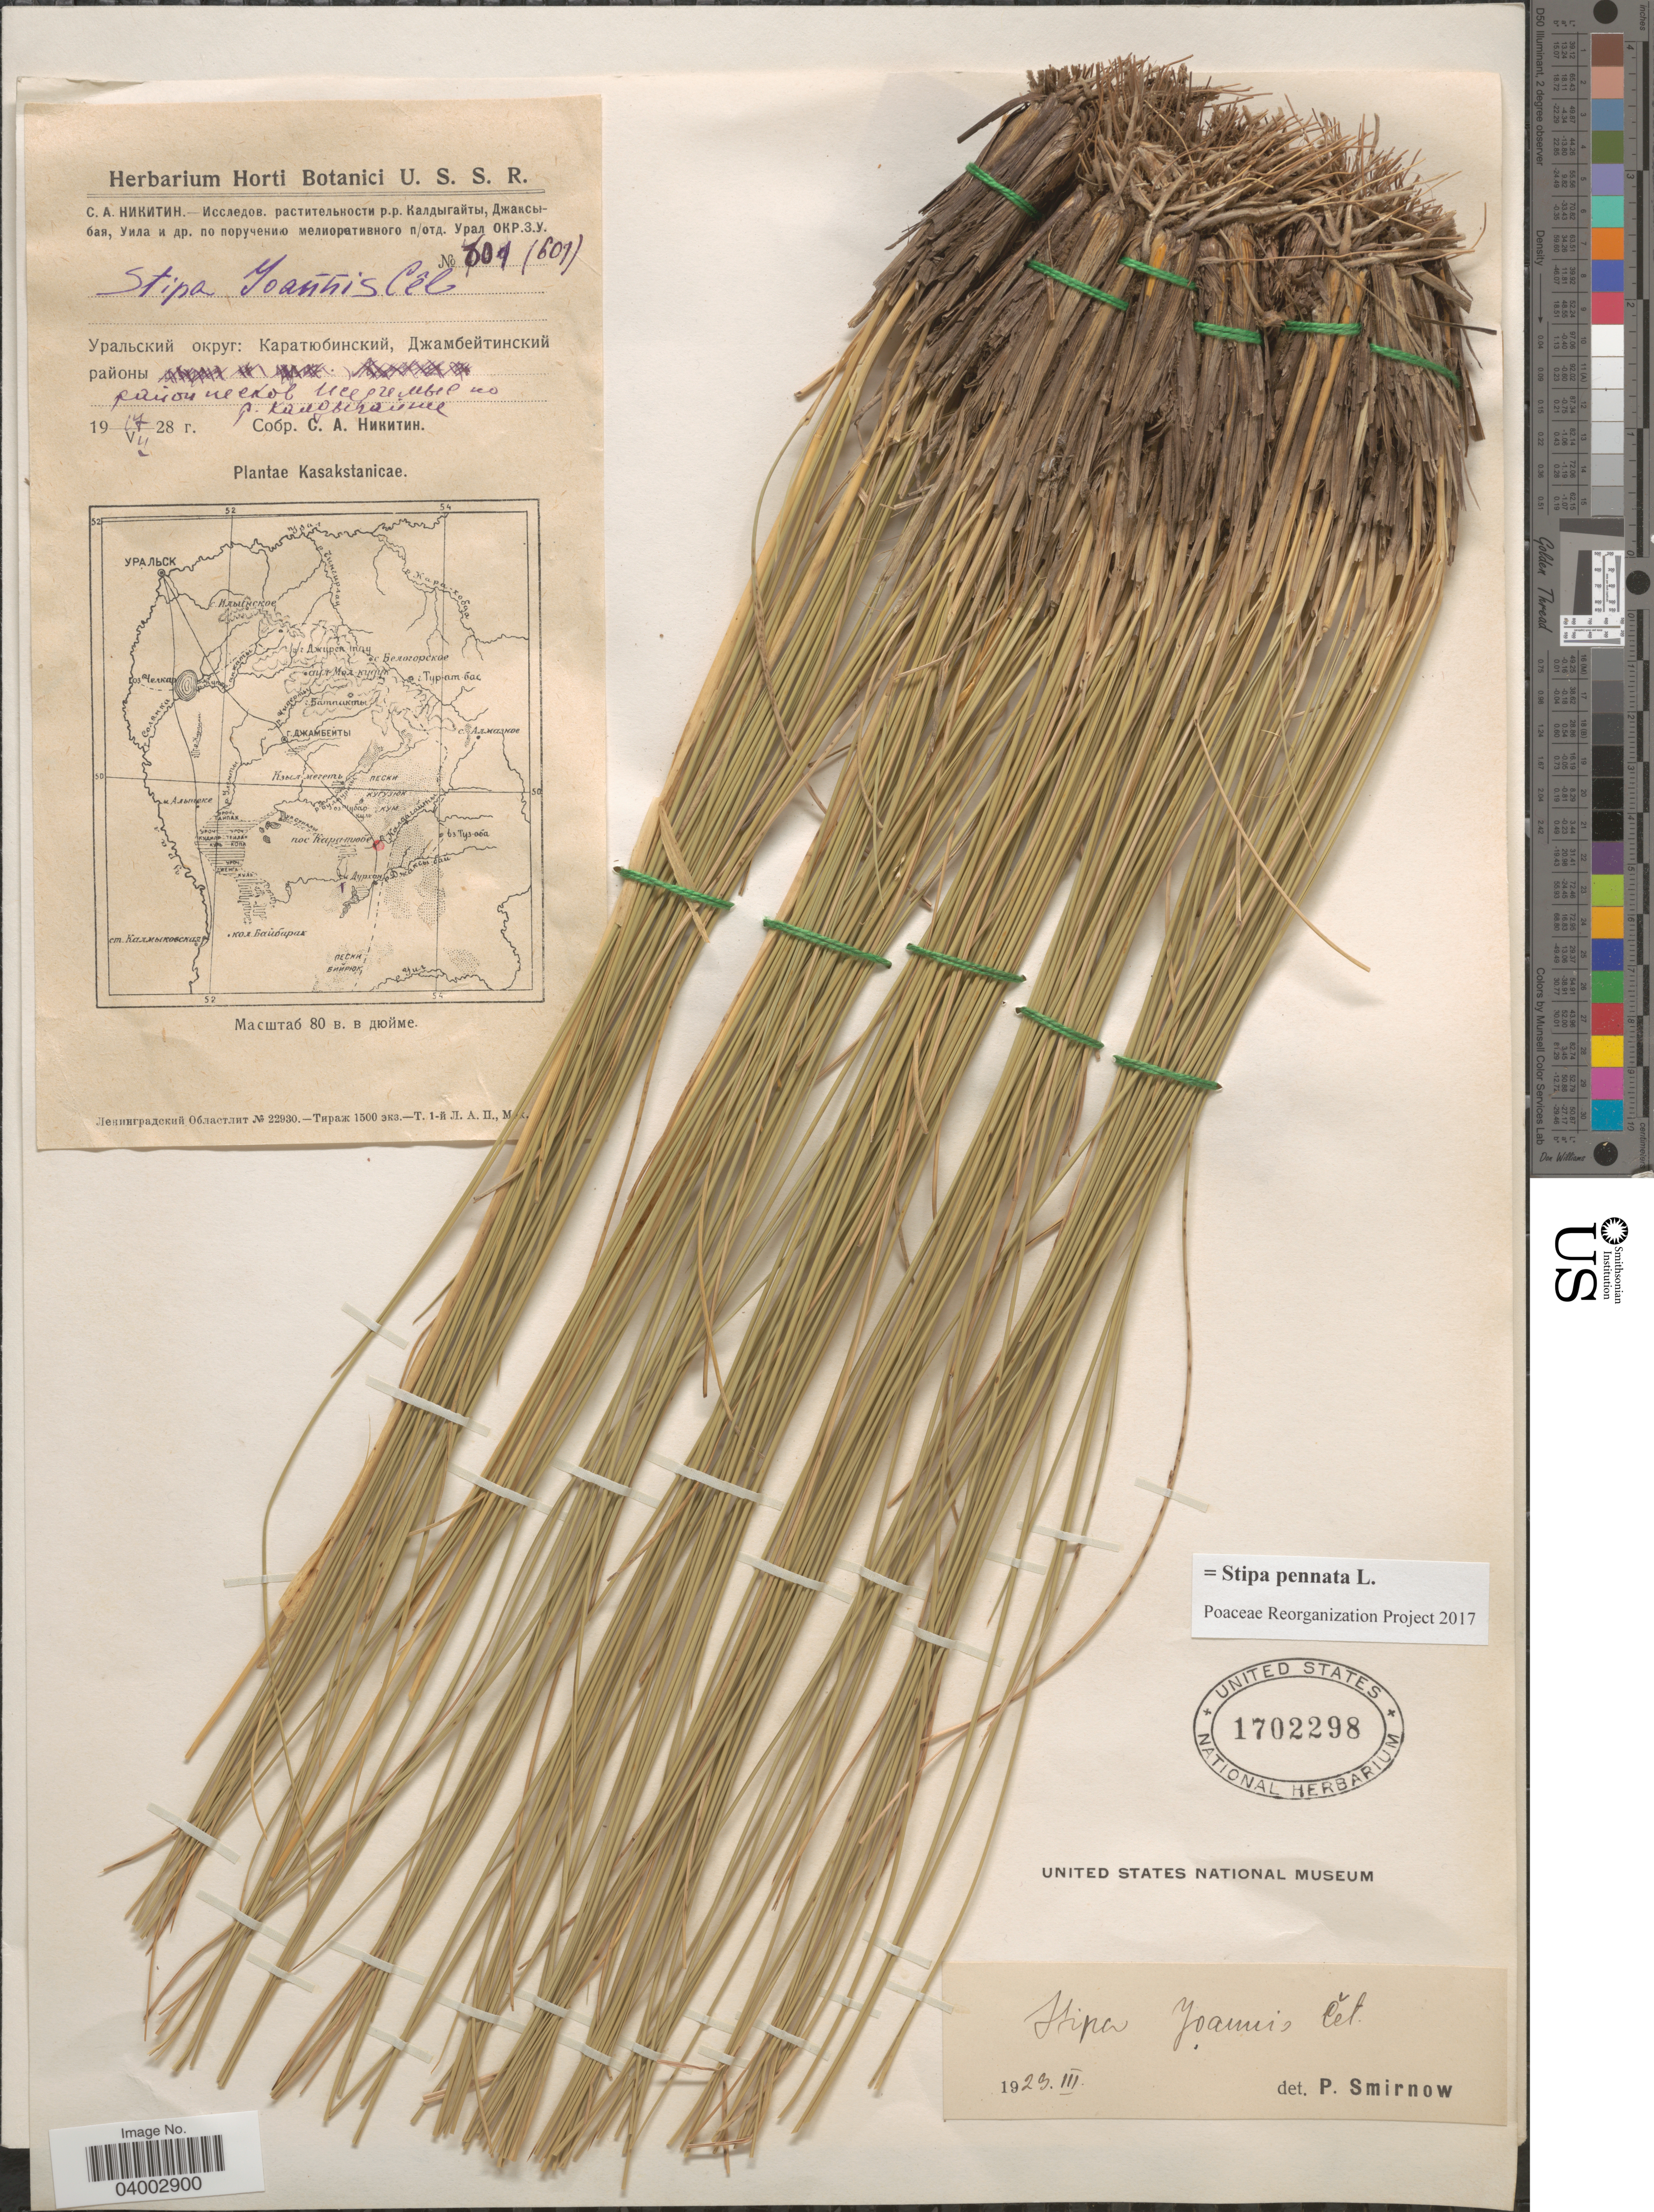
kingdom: Plantae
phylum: Tracheophyta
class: Liliopsida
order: Poales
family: Poaceae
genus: Stipa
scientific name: Stipa pennata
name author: L.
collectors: S. A. Nikitin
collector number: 601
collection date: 1928-07-17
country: Kazakhstan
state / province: West Kazakhstan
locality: Along river Kalygaity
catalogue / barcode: US 1702298